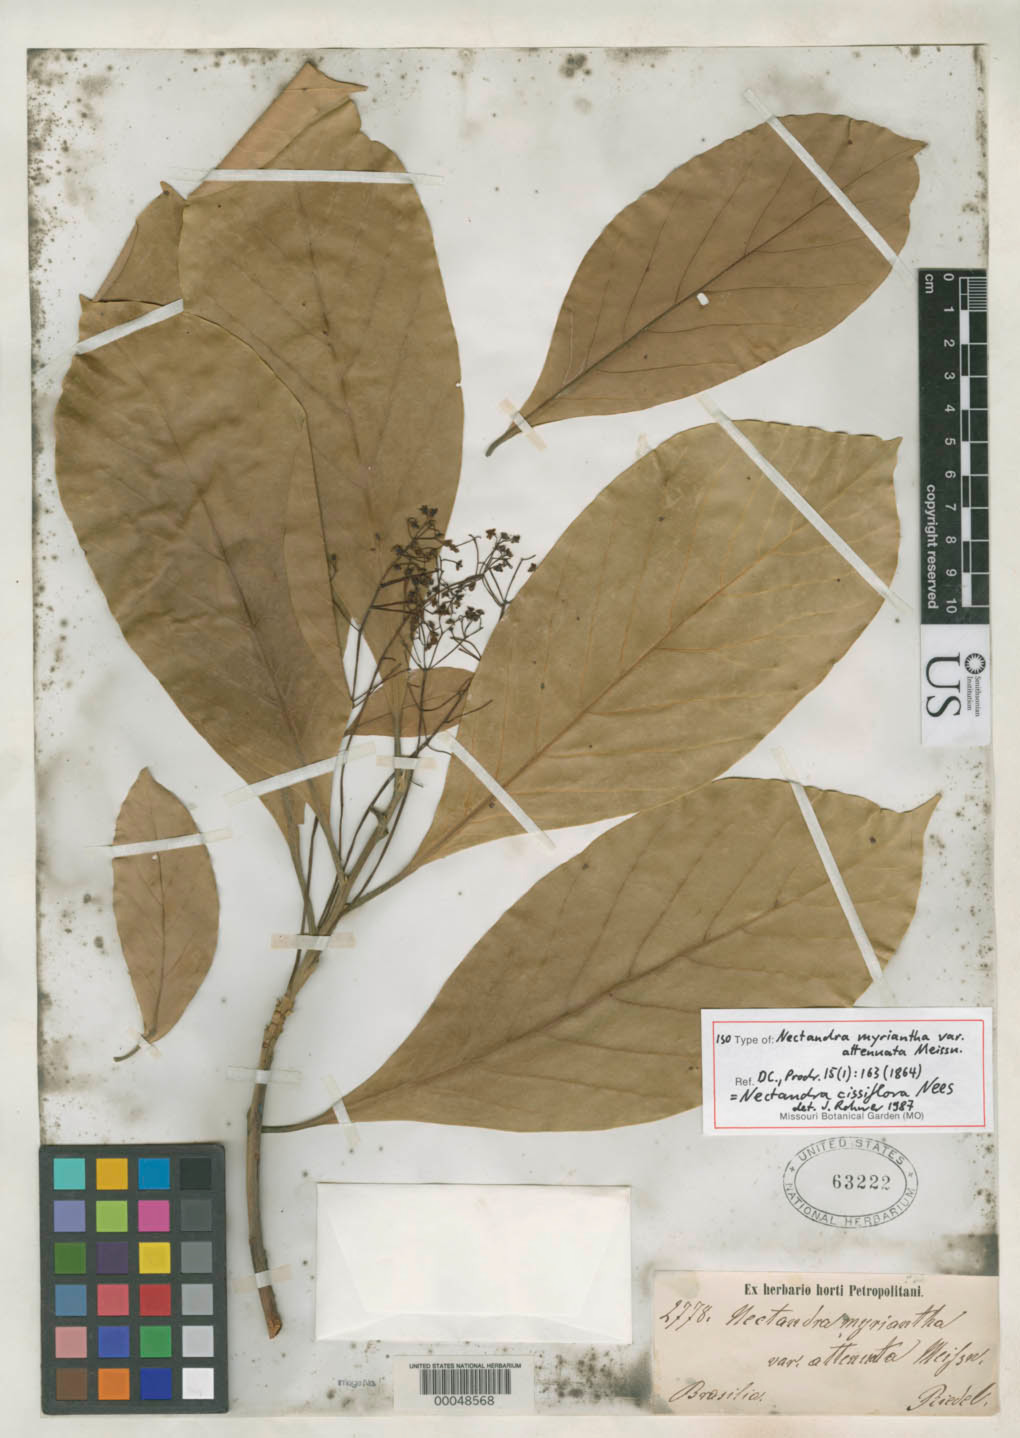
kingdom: Plantae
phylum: Tracheophyta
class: Magnoliopsida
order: Laurales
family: Lauraceae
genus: Nectandra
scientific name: Nectandra myriantha var. attenuata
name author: Meisn. in DC.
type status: Isolectotype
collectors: L. Riedel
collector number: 2778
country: Brazil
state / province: Minas Gerais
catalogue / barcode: US 63222